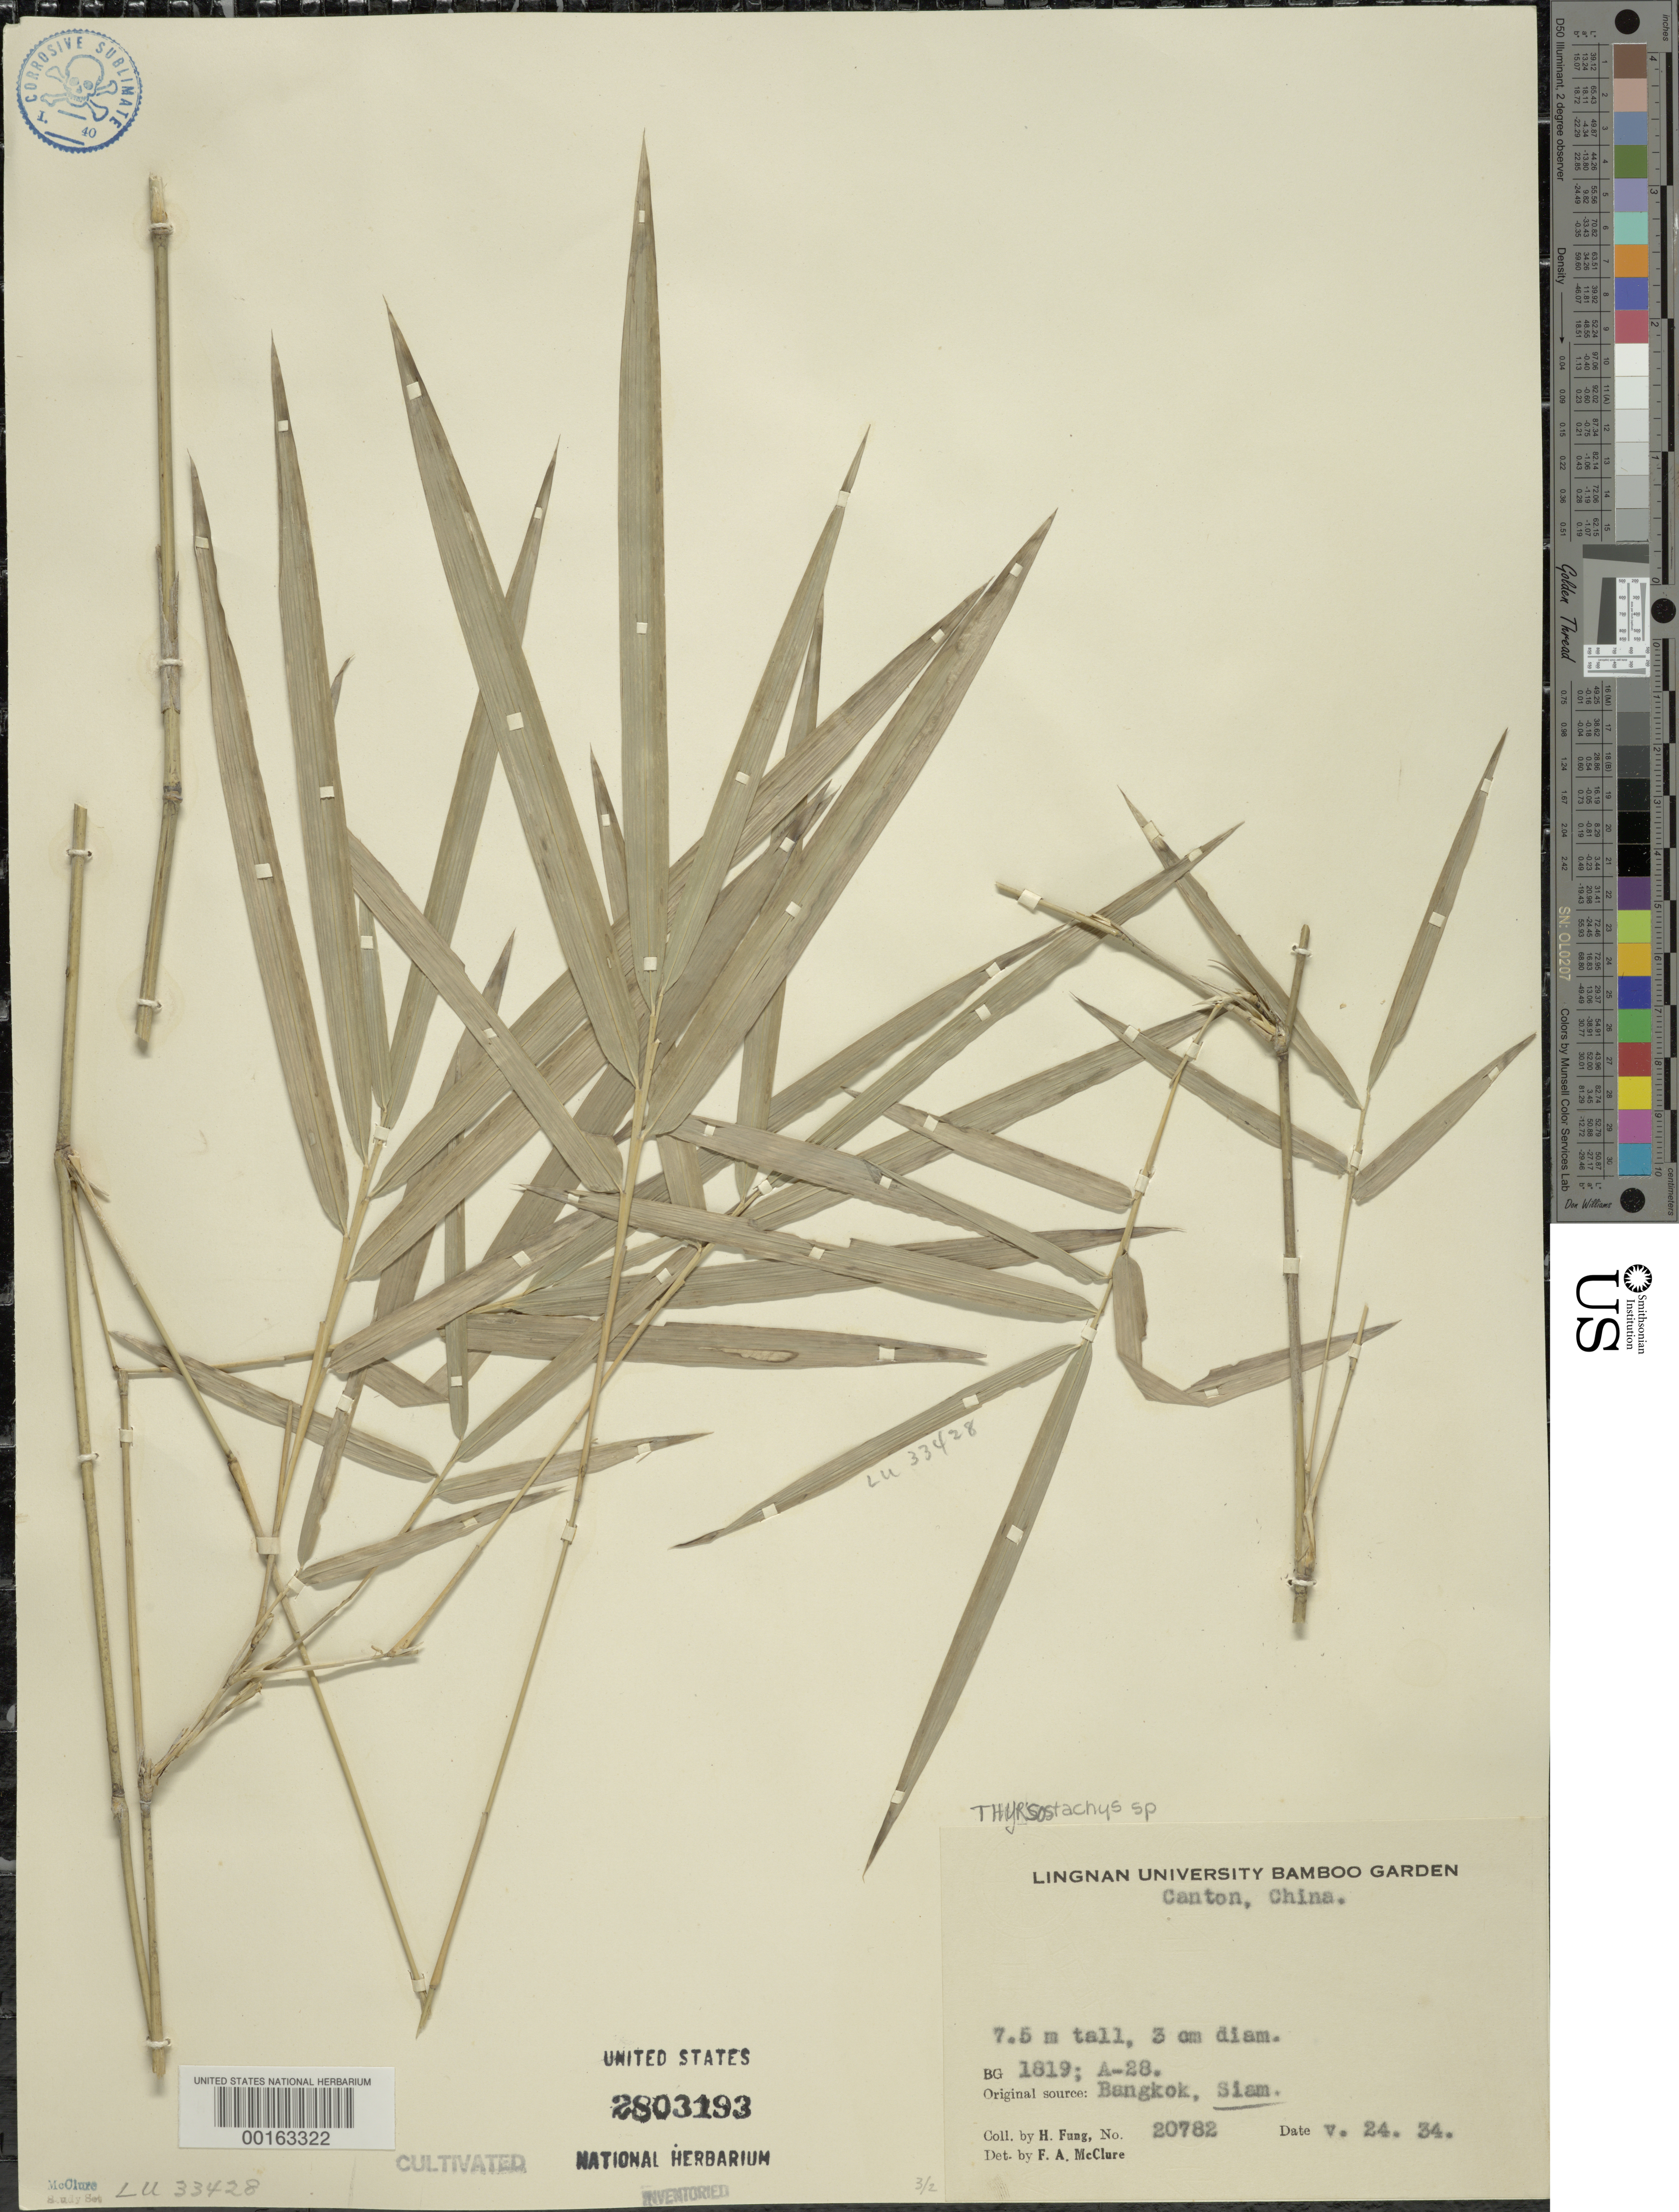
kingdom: Plantae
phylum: Tracheophyta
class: Liliopsida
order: Poales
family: Poaceae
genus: Thyrsostachys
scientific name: Thyrsostachys sp.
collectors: H. L. Fung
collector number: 20782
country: China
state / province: Guangdong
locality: Lingnan University Bamboo Garden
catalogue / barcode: US 2803193